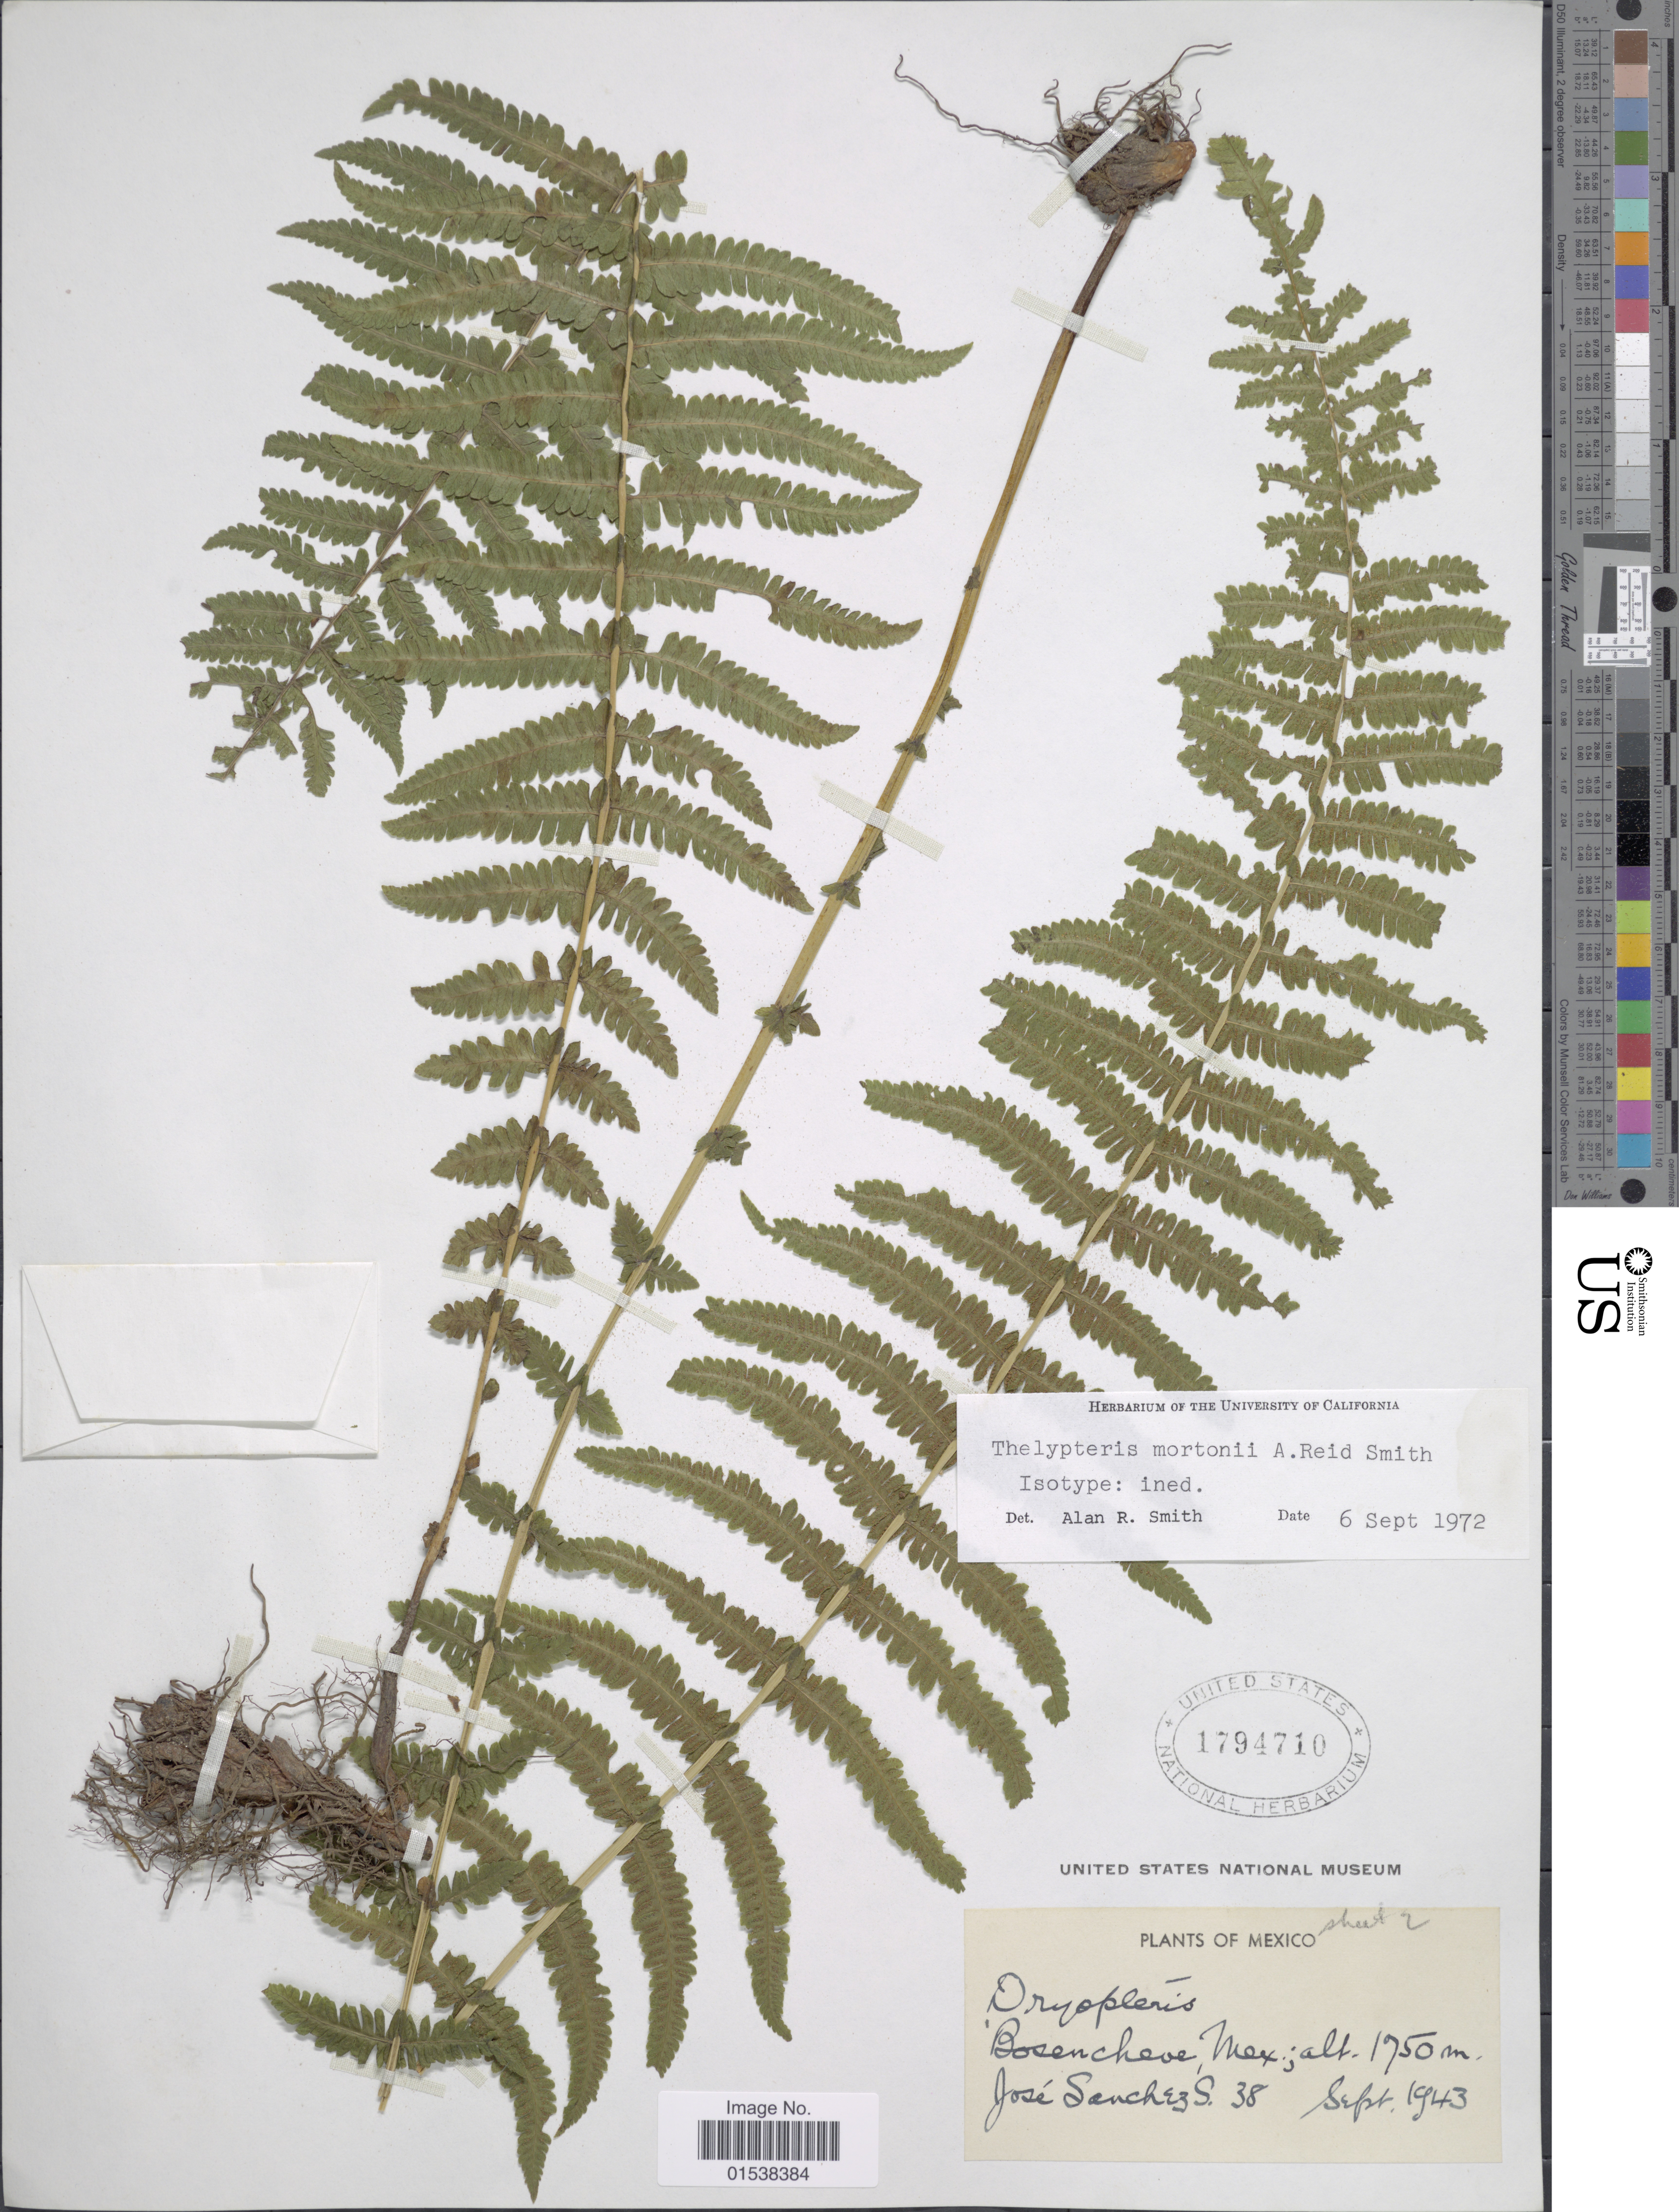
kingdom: Plantae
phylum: Tracheophyta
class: Polypodiopsida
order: Polypodiales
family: Thelypteridaceae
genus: Amauropelta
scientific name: Amauropelta mortonii (A.R. Sm.) comb. nov., ined 2015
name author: (A.R. Sm.)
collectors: J. Sanchez S.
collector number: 38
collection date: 1943-09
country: Mexico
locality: Bosencheve, Mex.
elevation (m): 1950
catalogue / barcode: US 1794710